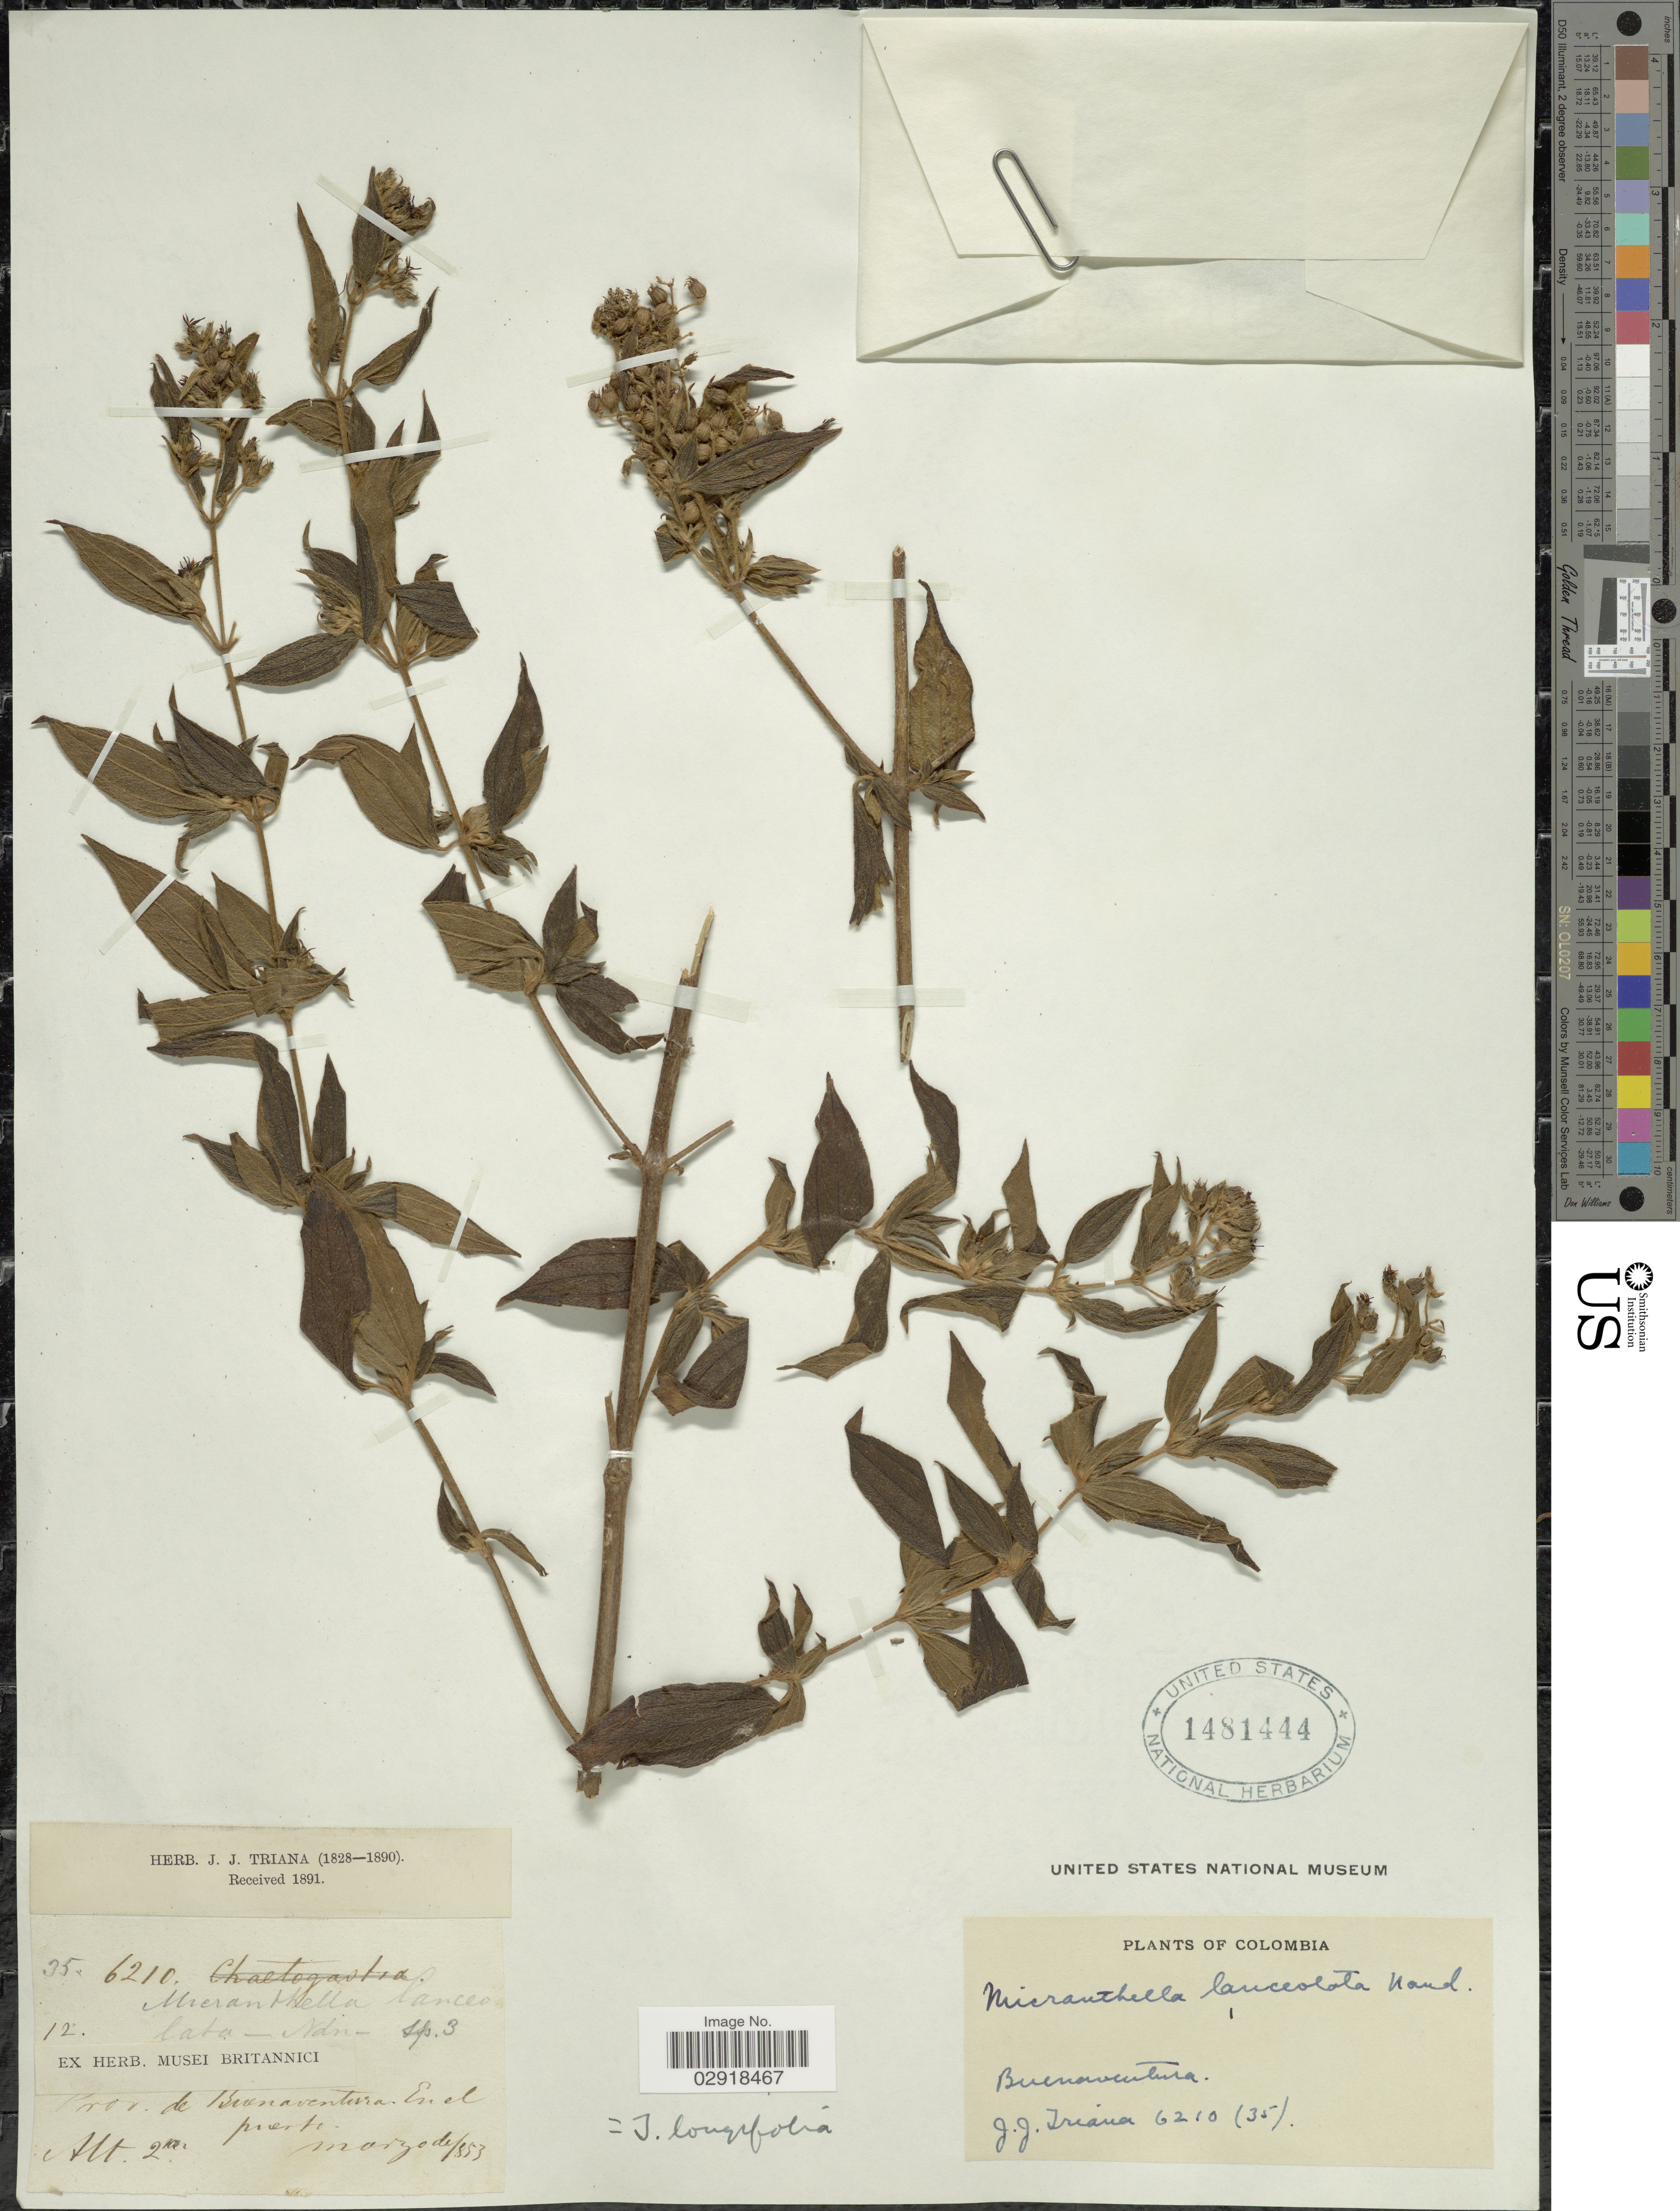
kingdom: Plantae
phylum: Tracheophyta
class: Magnoliopsida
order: Myrtales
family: Melastomataceae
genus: Chaetogastra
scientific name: Chaetogastra longifolia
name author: (Vahl) DC.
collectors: J. J. Triana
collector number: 6210(35)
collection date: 1853-03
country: Colombia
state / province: Valle del Cauca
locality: Prov. de Buenaventura, En el puerto.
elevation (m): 210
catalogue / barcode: US 1481444